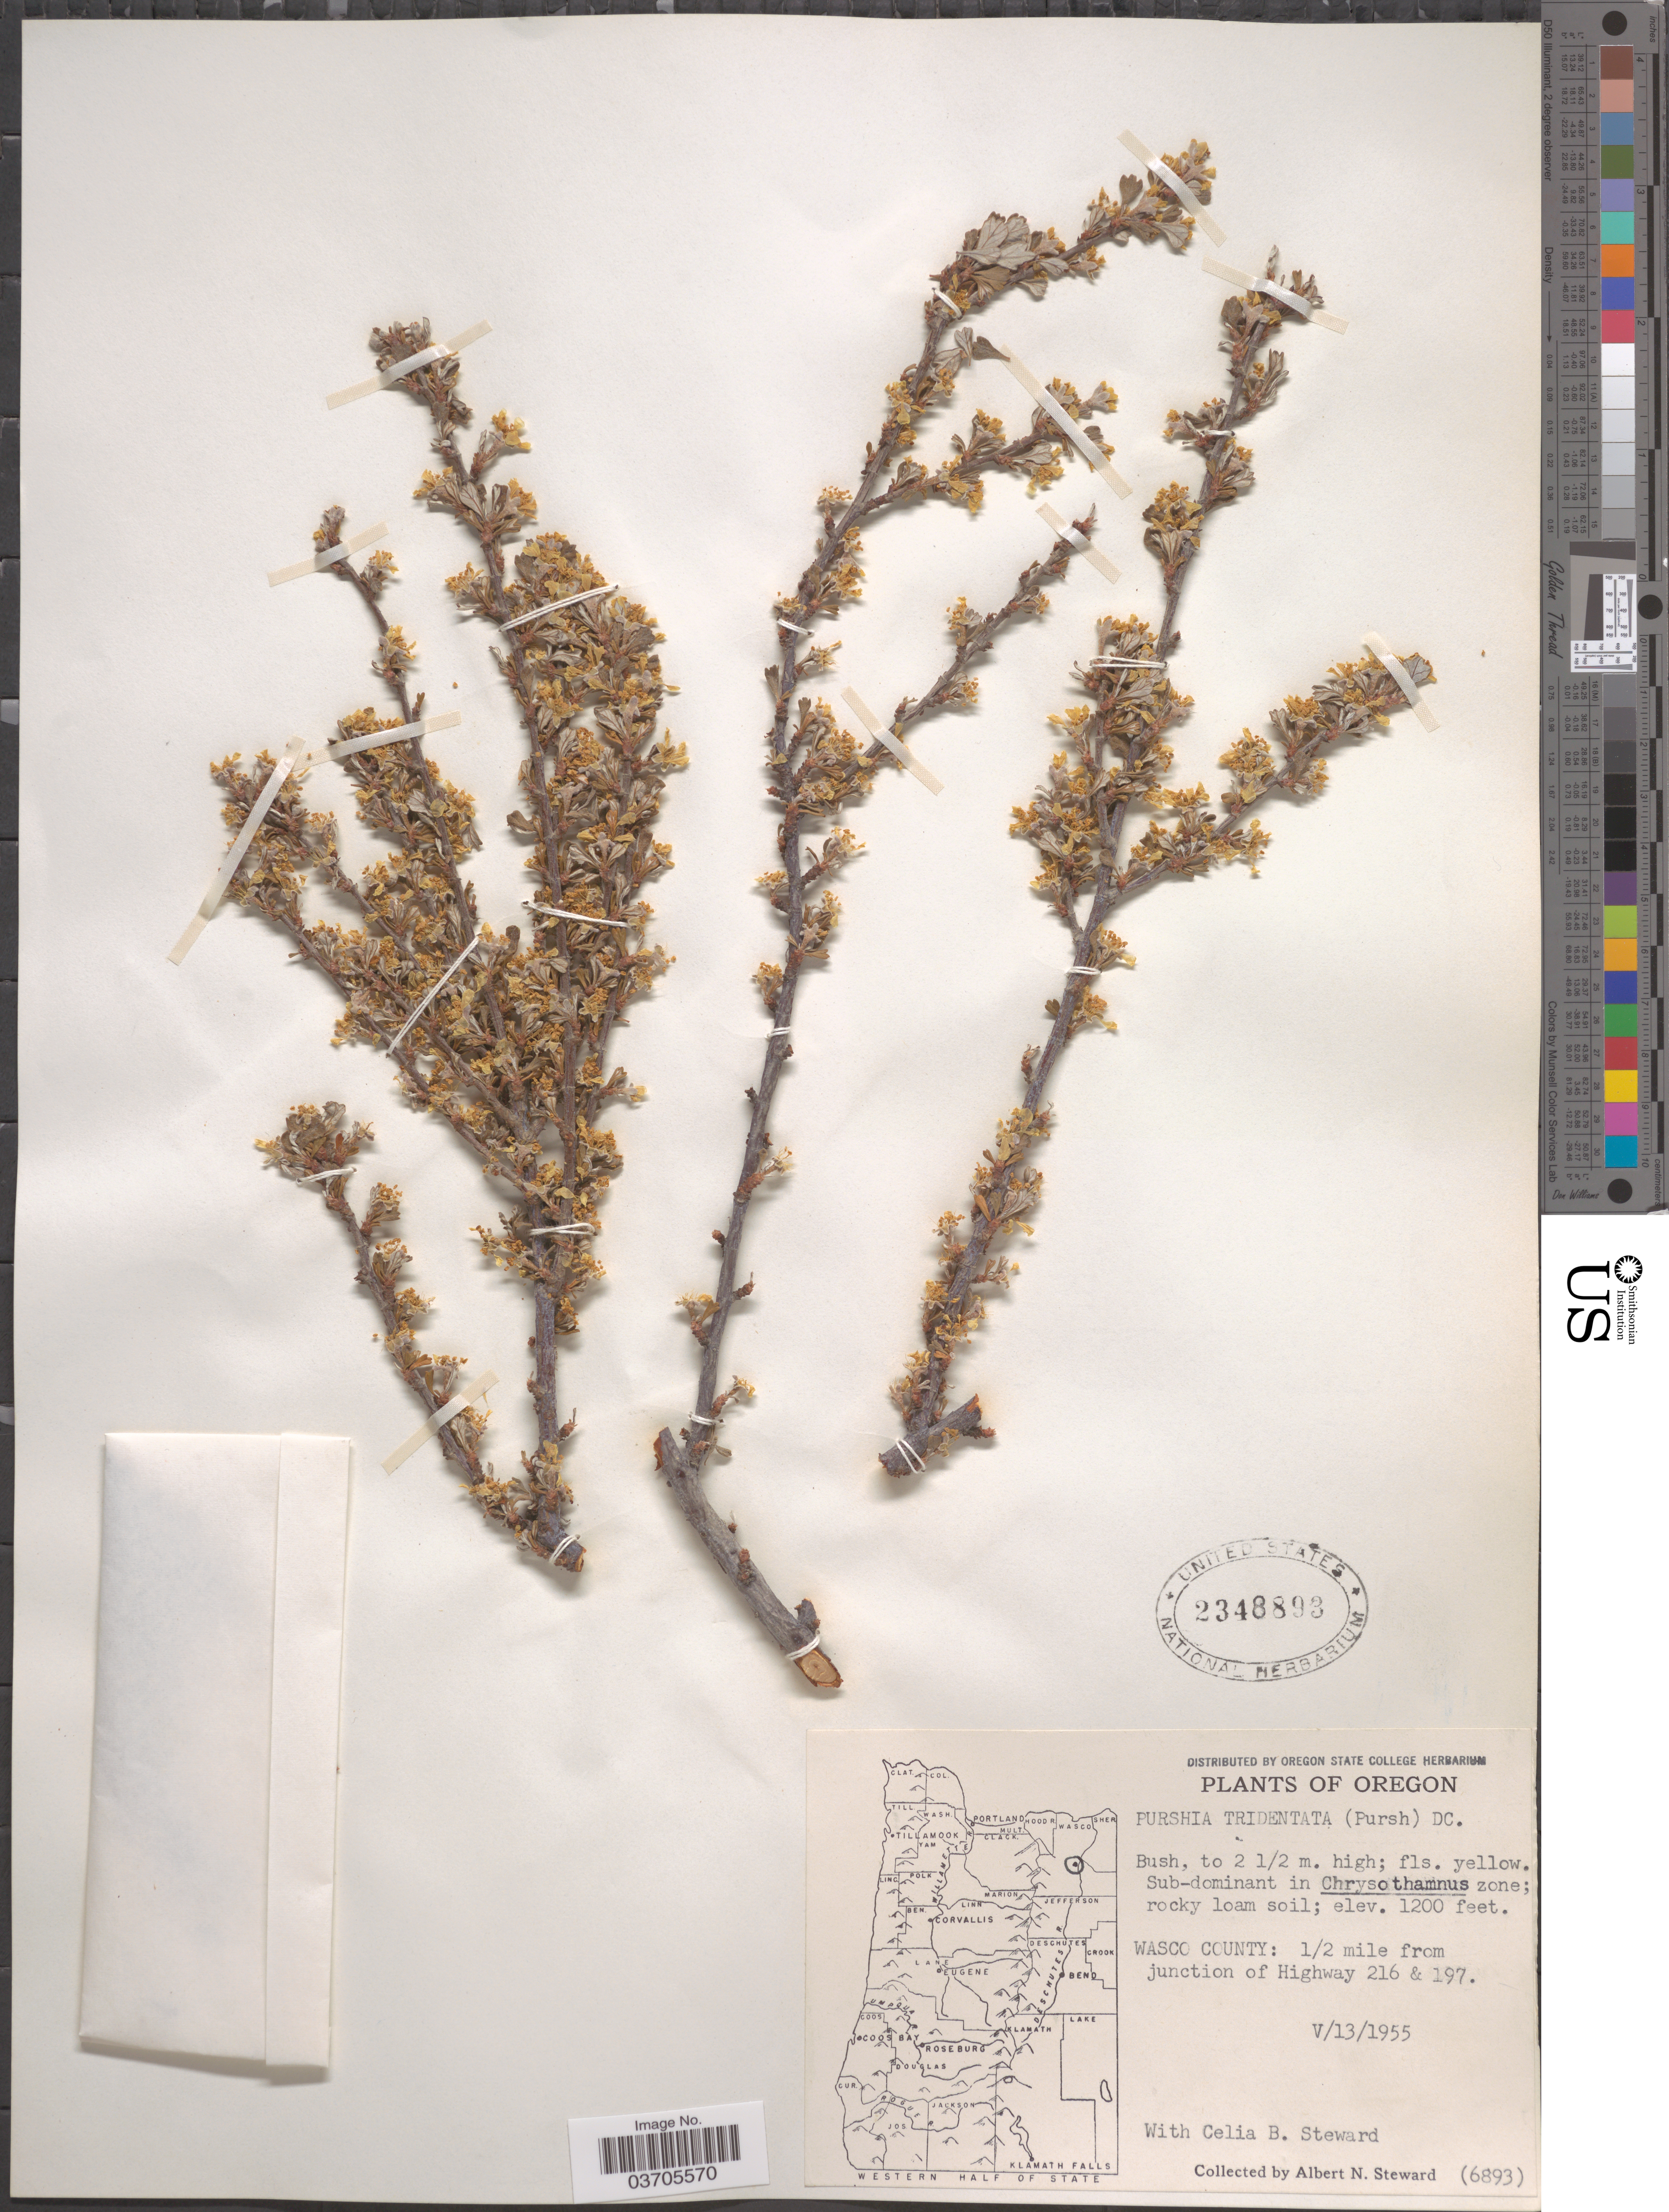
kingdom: Plantae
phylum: Tracheophyta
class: Magnoliopsida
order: Rosales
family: Rosaceae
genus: Purshia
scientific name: Purshia tridentata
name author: (Pursh) DC.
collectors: A. N. Steward & C. Steward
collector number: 6893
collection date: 1955-05-13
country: United States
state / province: Oregon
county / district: Wasco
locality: Wasco County: 1/2 mile from junction of Highway 216 & 197/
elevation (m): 366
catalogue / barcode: US 2348893